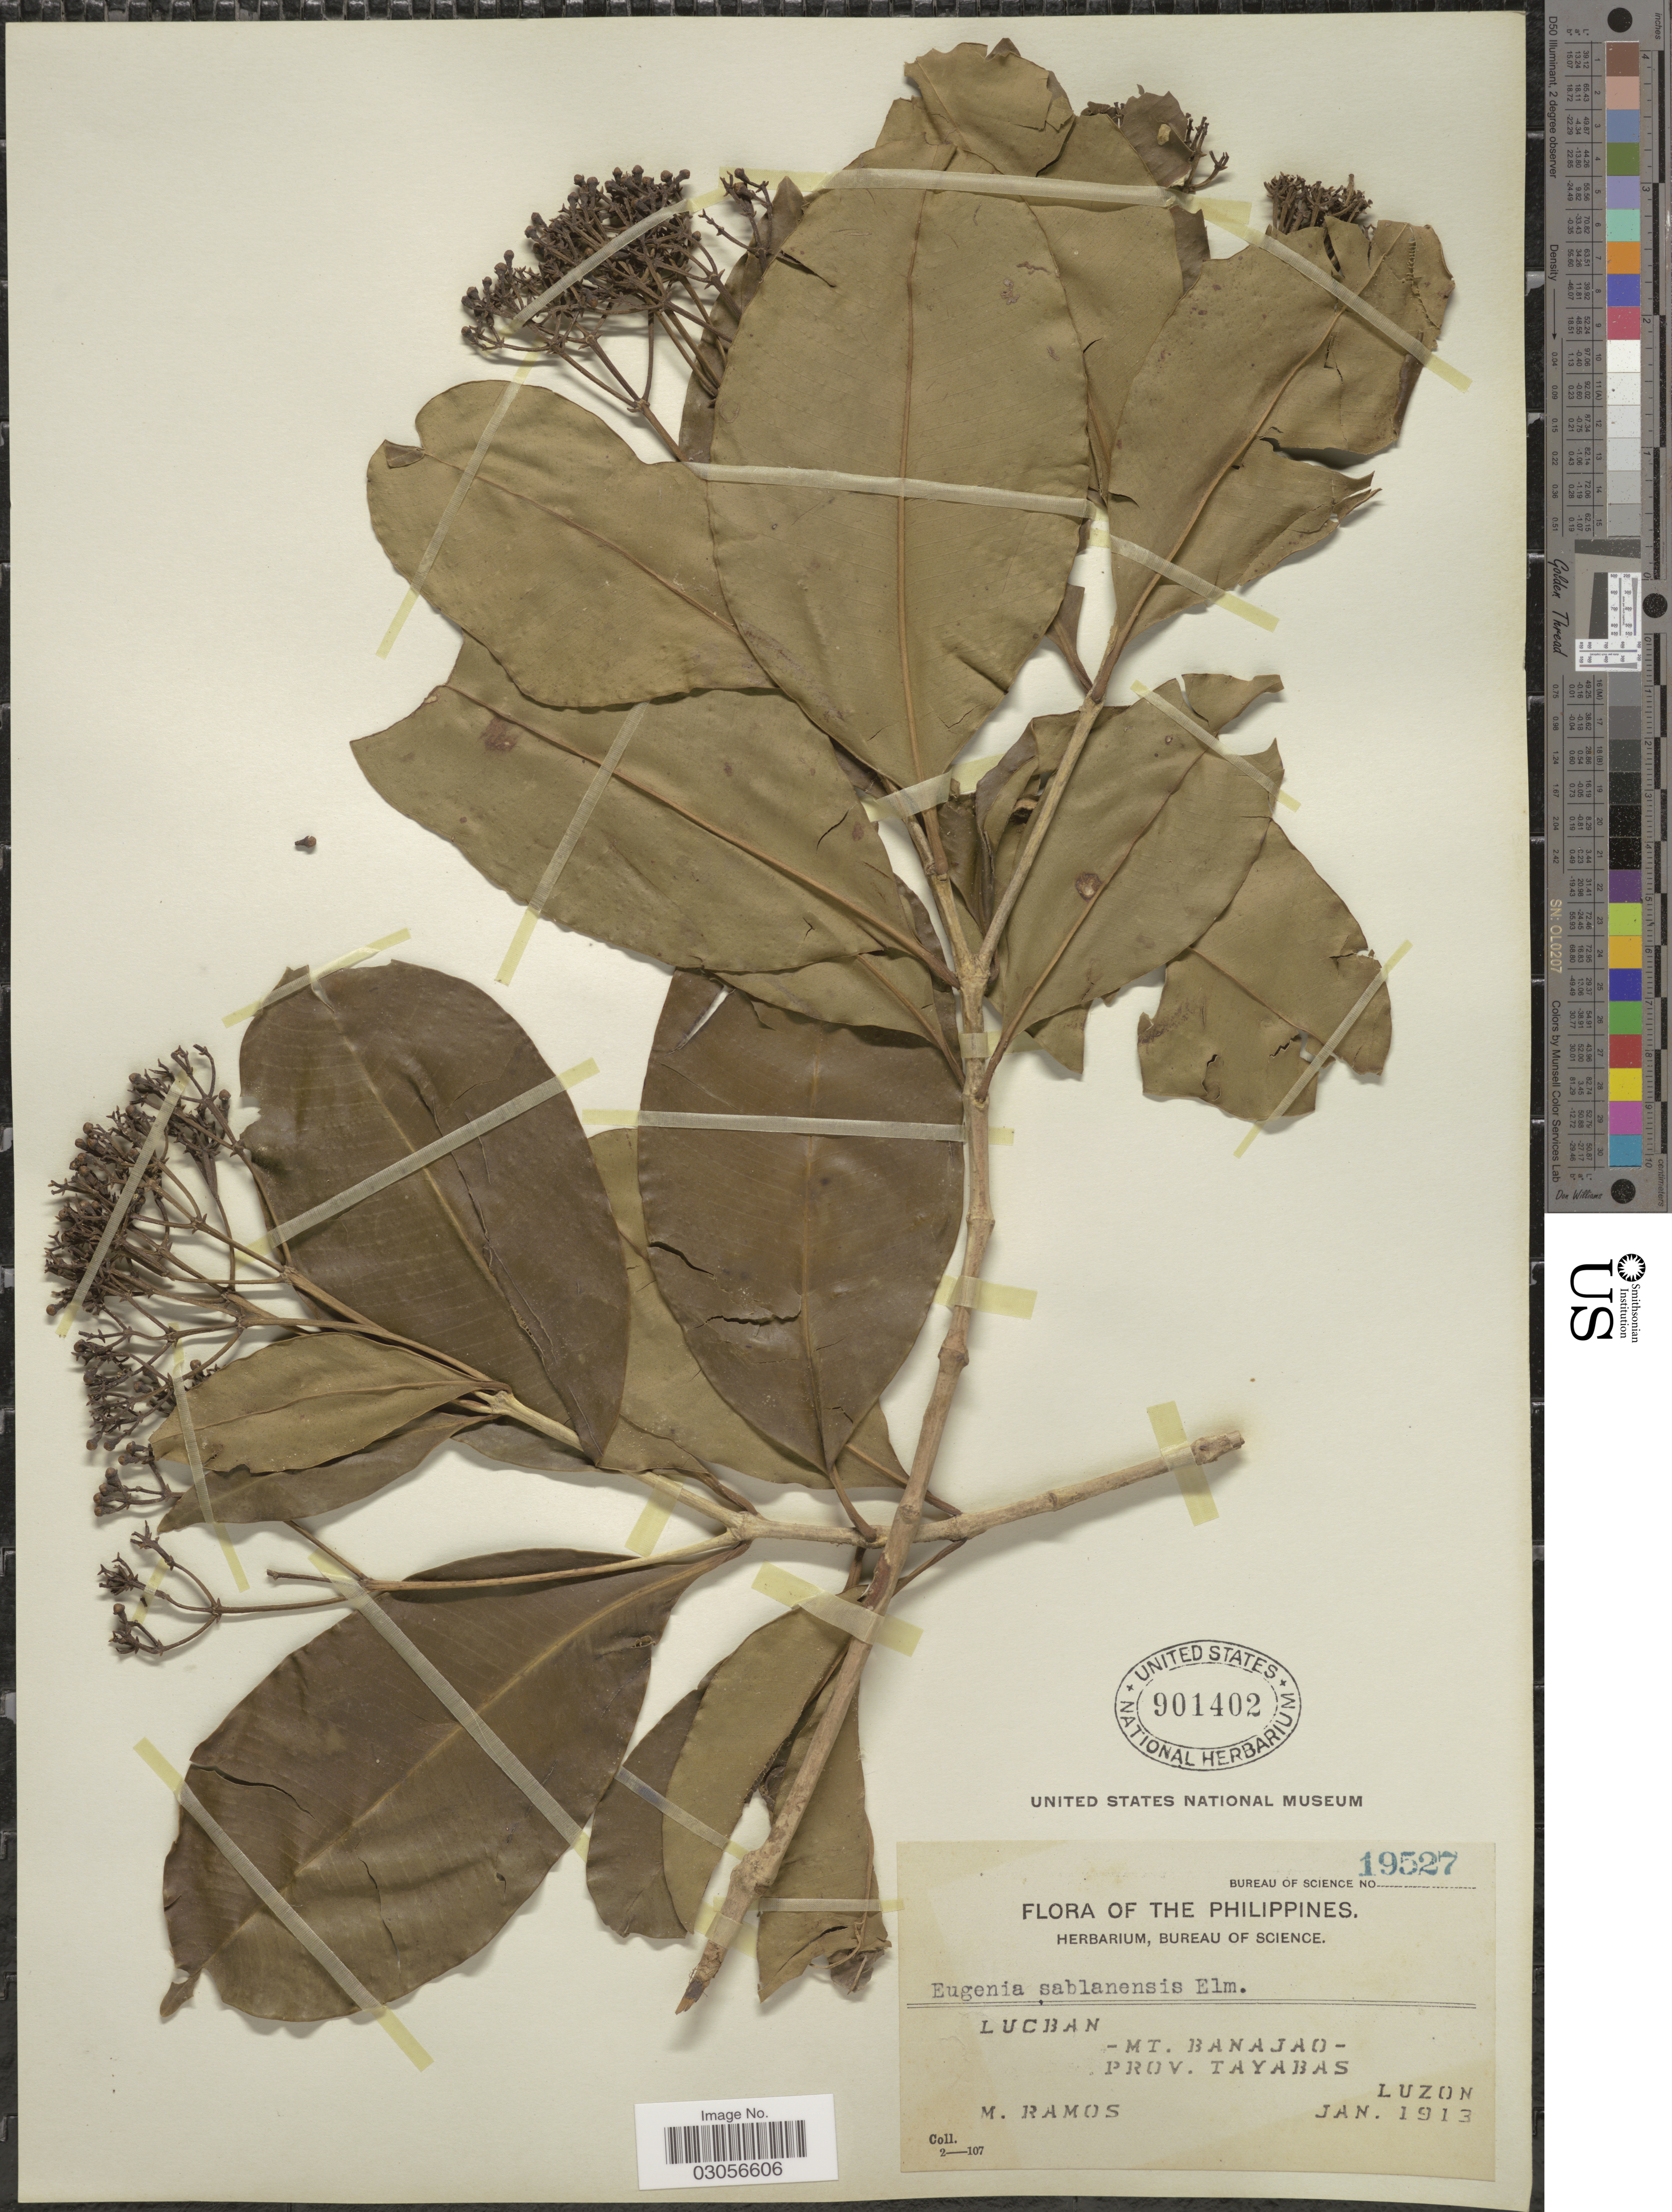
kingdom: Plantae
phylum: Tracheophyta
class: Magnoliopsida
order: Myrtales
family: Myrtaceae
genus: Syzygium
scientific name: Syzygium fastigiatum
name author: (Blume) Merr. & L.M. Perry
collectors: M. Ramos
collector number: Bureau of Science 19527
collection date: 1913-01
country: Philippines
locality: Lucban. - Mt. Banajao - Prov. Tayabas. Luzon.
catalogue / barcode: US 901402